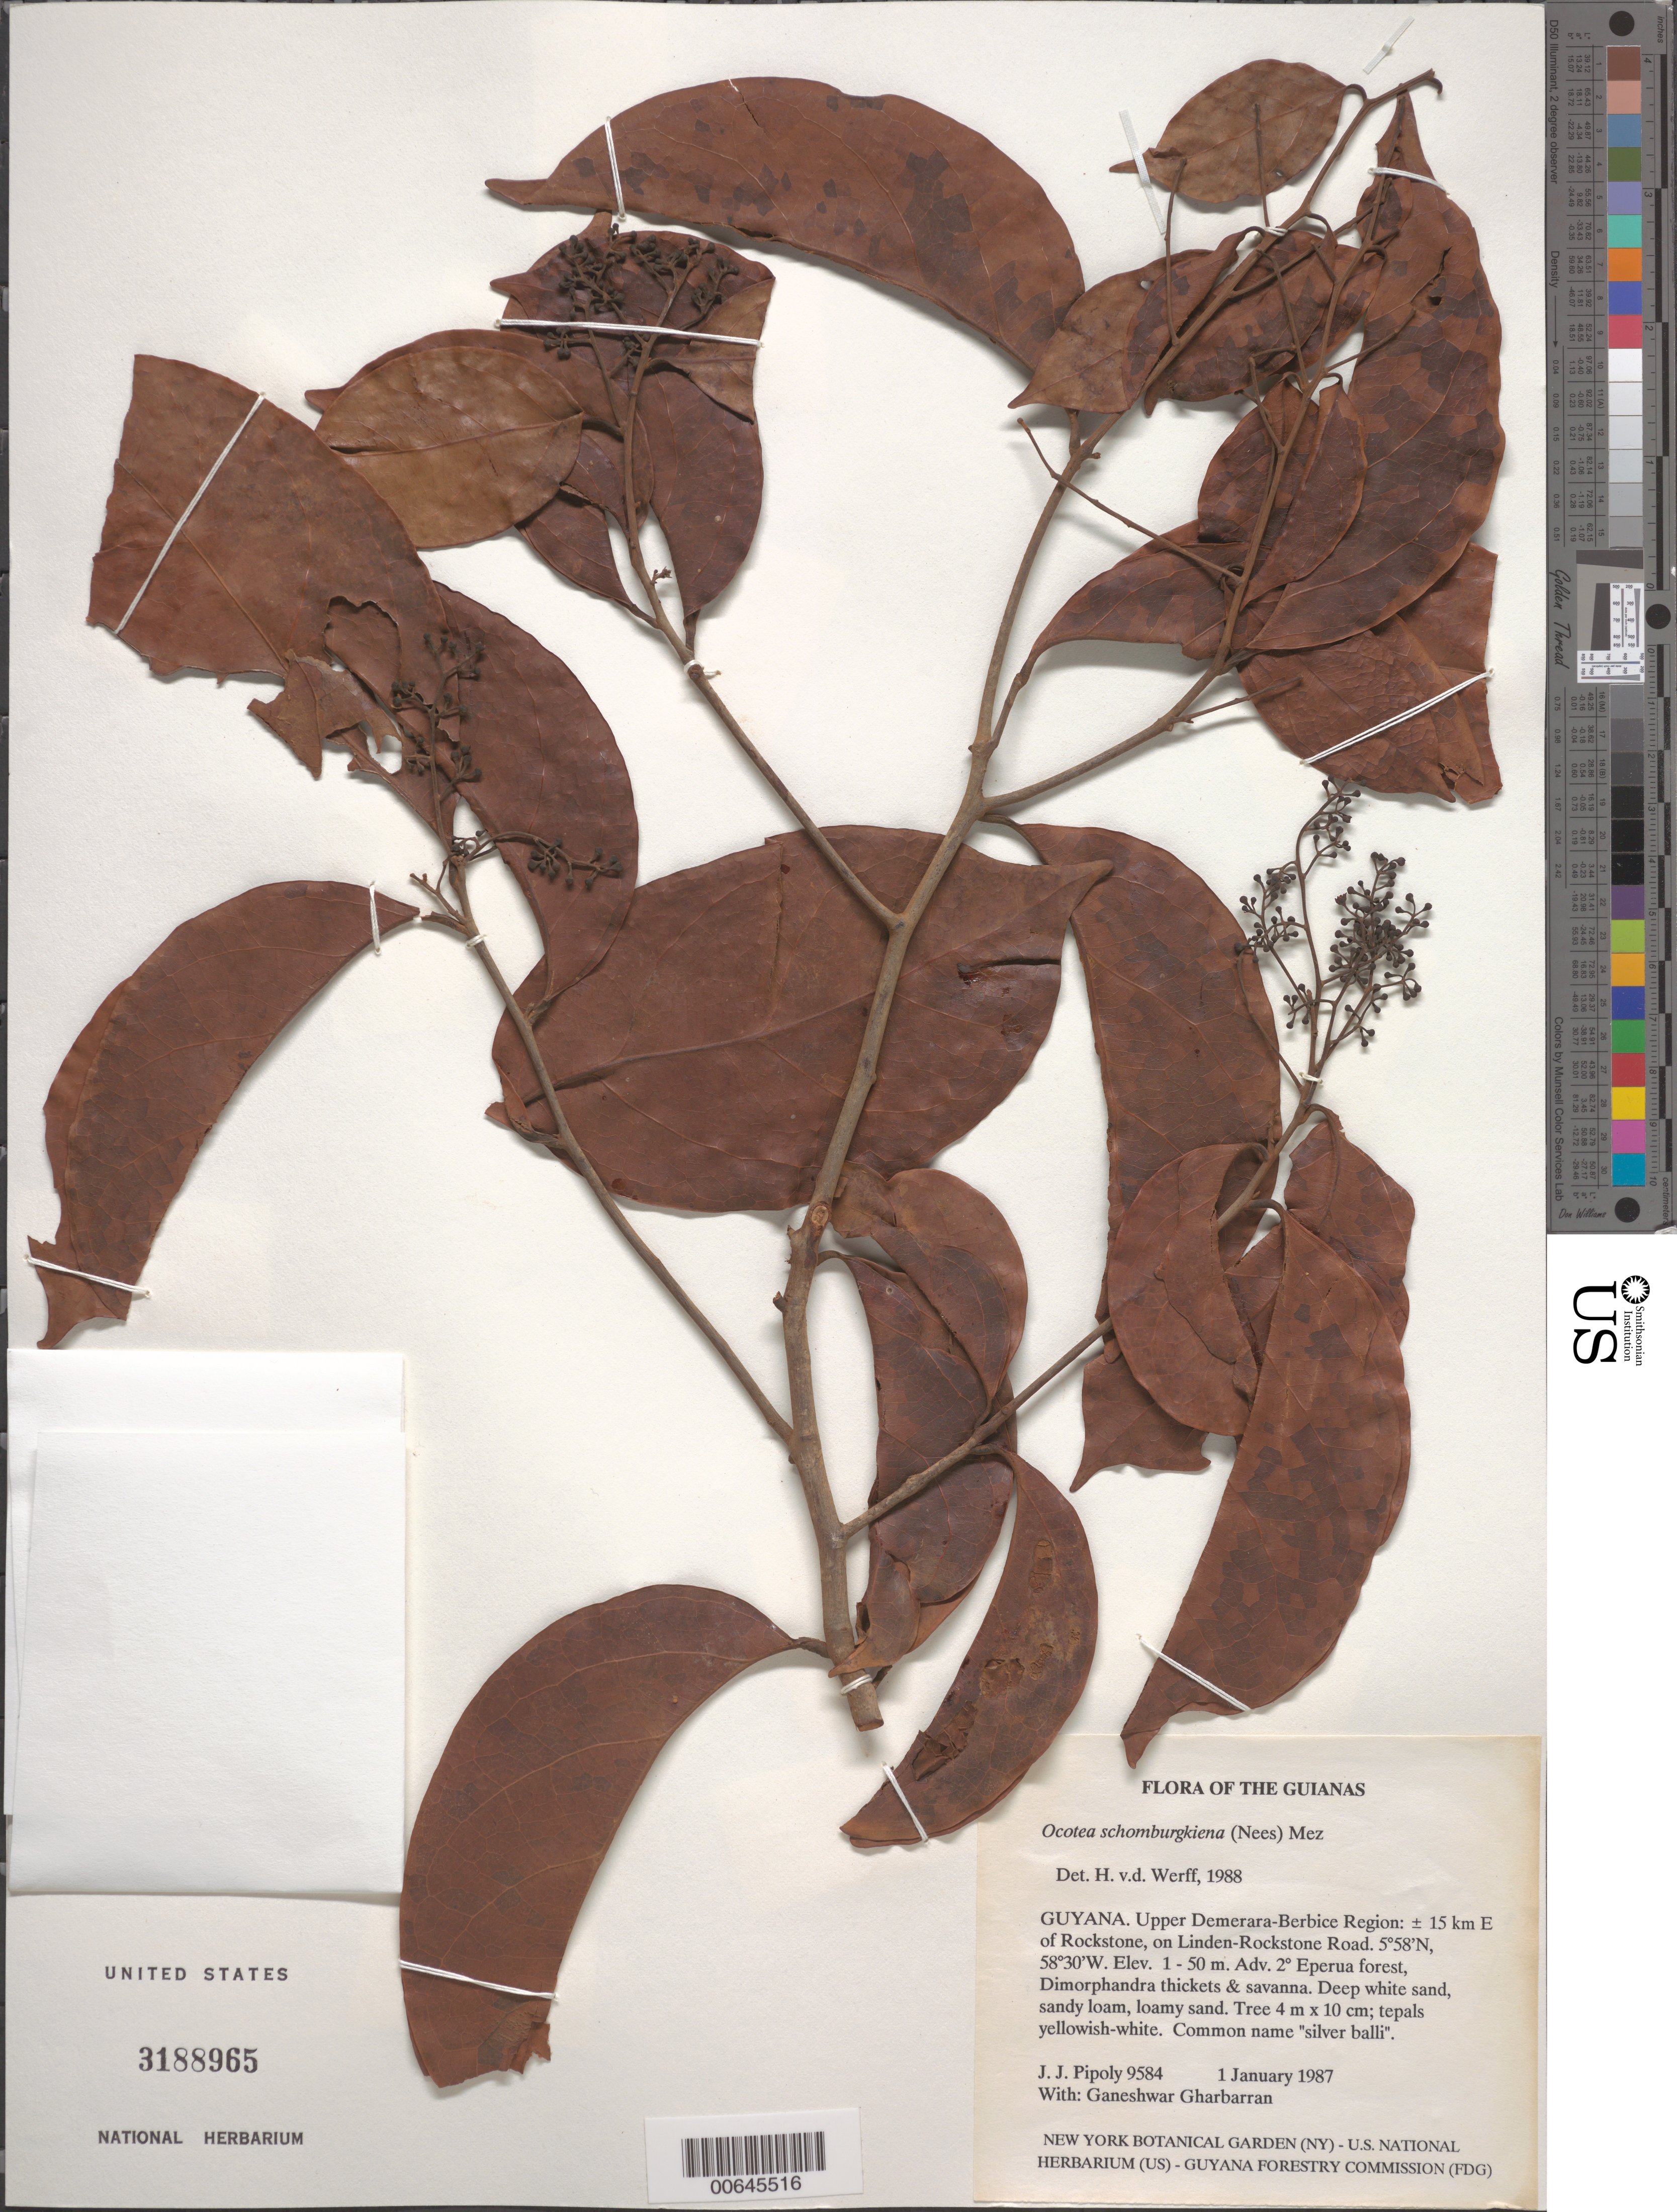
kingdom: Plantae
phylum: Tracheophyta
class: Magnoliopsida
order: Laurales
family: Lauraceae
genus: Ocotea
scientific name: Ocotea schomburgkiana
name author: (Nees) Mez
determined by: van der Werff, H., (MO), Missouri Botanical Garden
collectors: J. J. Pipoly & G. Gharbarran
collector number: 9584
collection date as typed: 11 January 1987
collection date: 1987-01-11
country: Guyana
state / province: U. Demerara-Berbice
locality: ±15 km E of Rockstone, on Linden-Rockstone Road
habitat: Adv. secondary Eperua forest, Dimorphandra thickets & savanna. Deep white sand, sandy loam, loamy sand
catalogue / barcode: US 3188965